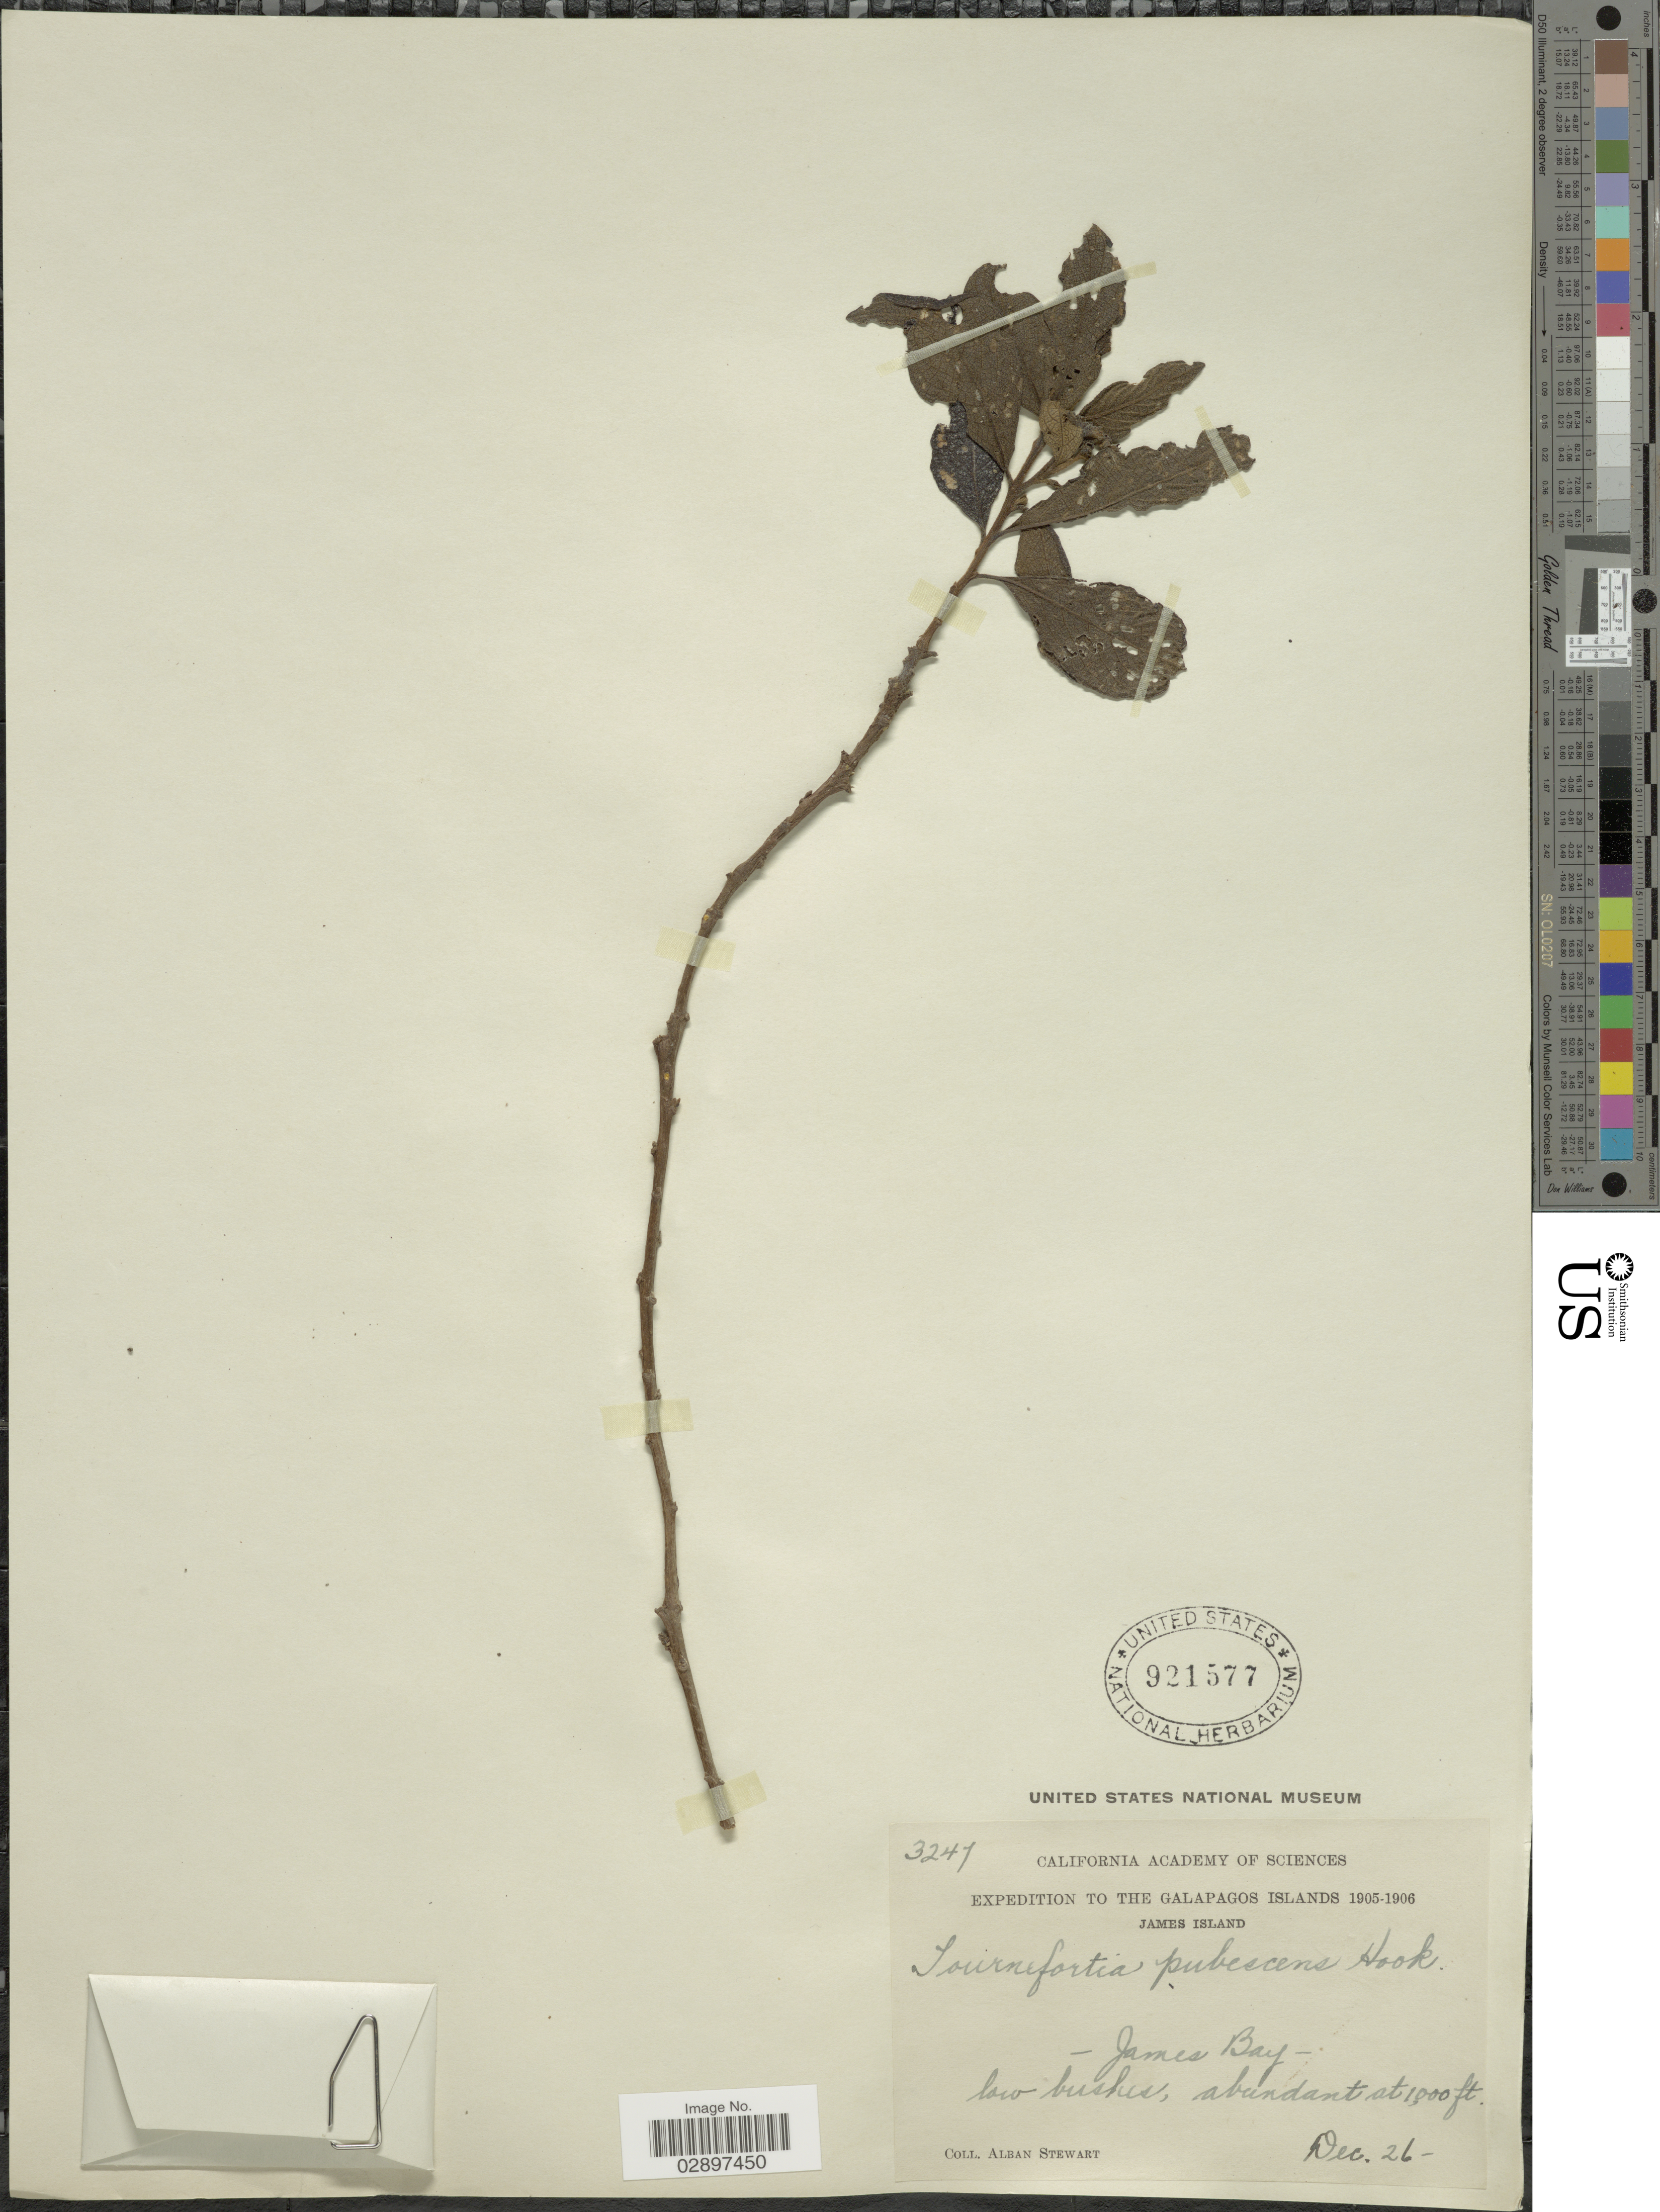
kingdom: Plantae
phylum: Tracheophyta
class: Magnoliopsida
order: Boraginales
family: Heliotropiaceae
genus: Tournefortia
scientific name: Tournefortia pubescens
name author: Hook. f.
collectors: A. Stewart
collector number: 3247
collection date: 1905-12-26/1906-12-26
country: Ecuador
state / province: Colón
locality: The Galapagos Islands. James Island. James Bay.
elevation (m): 305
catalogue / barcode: US 921577